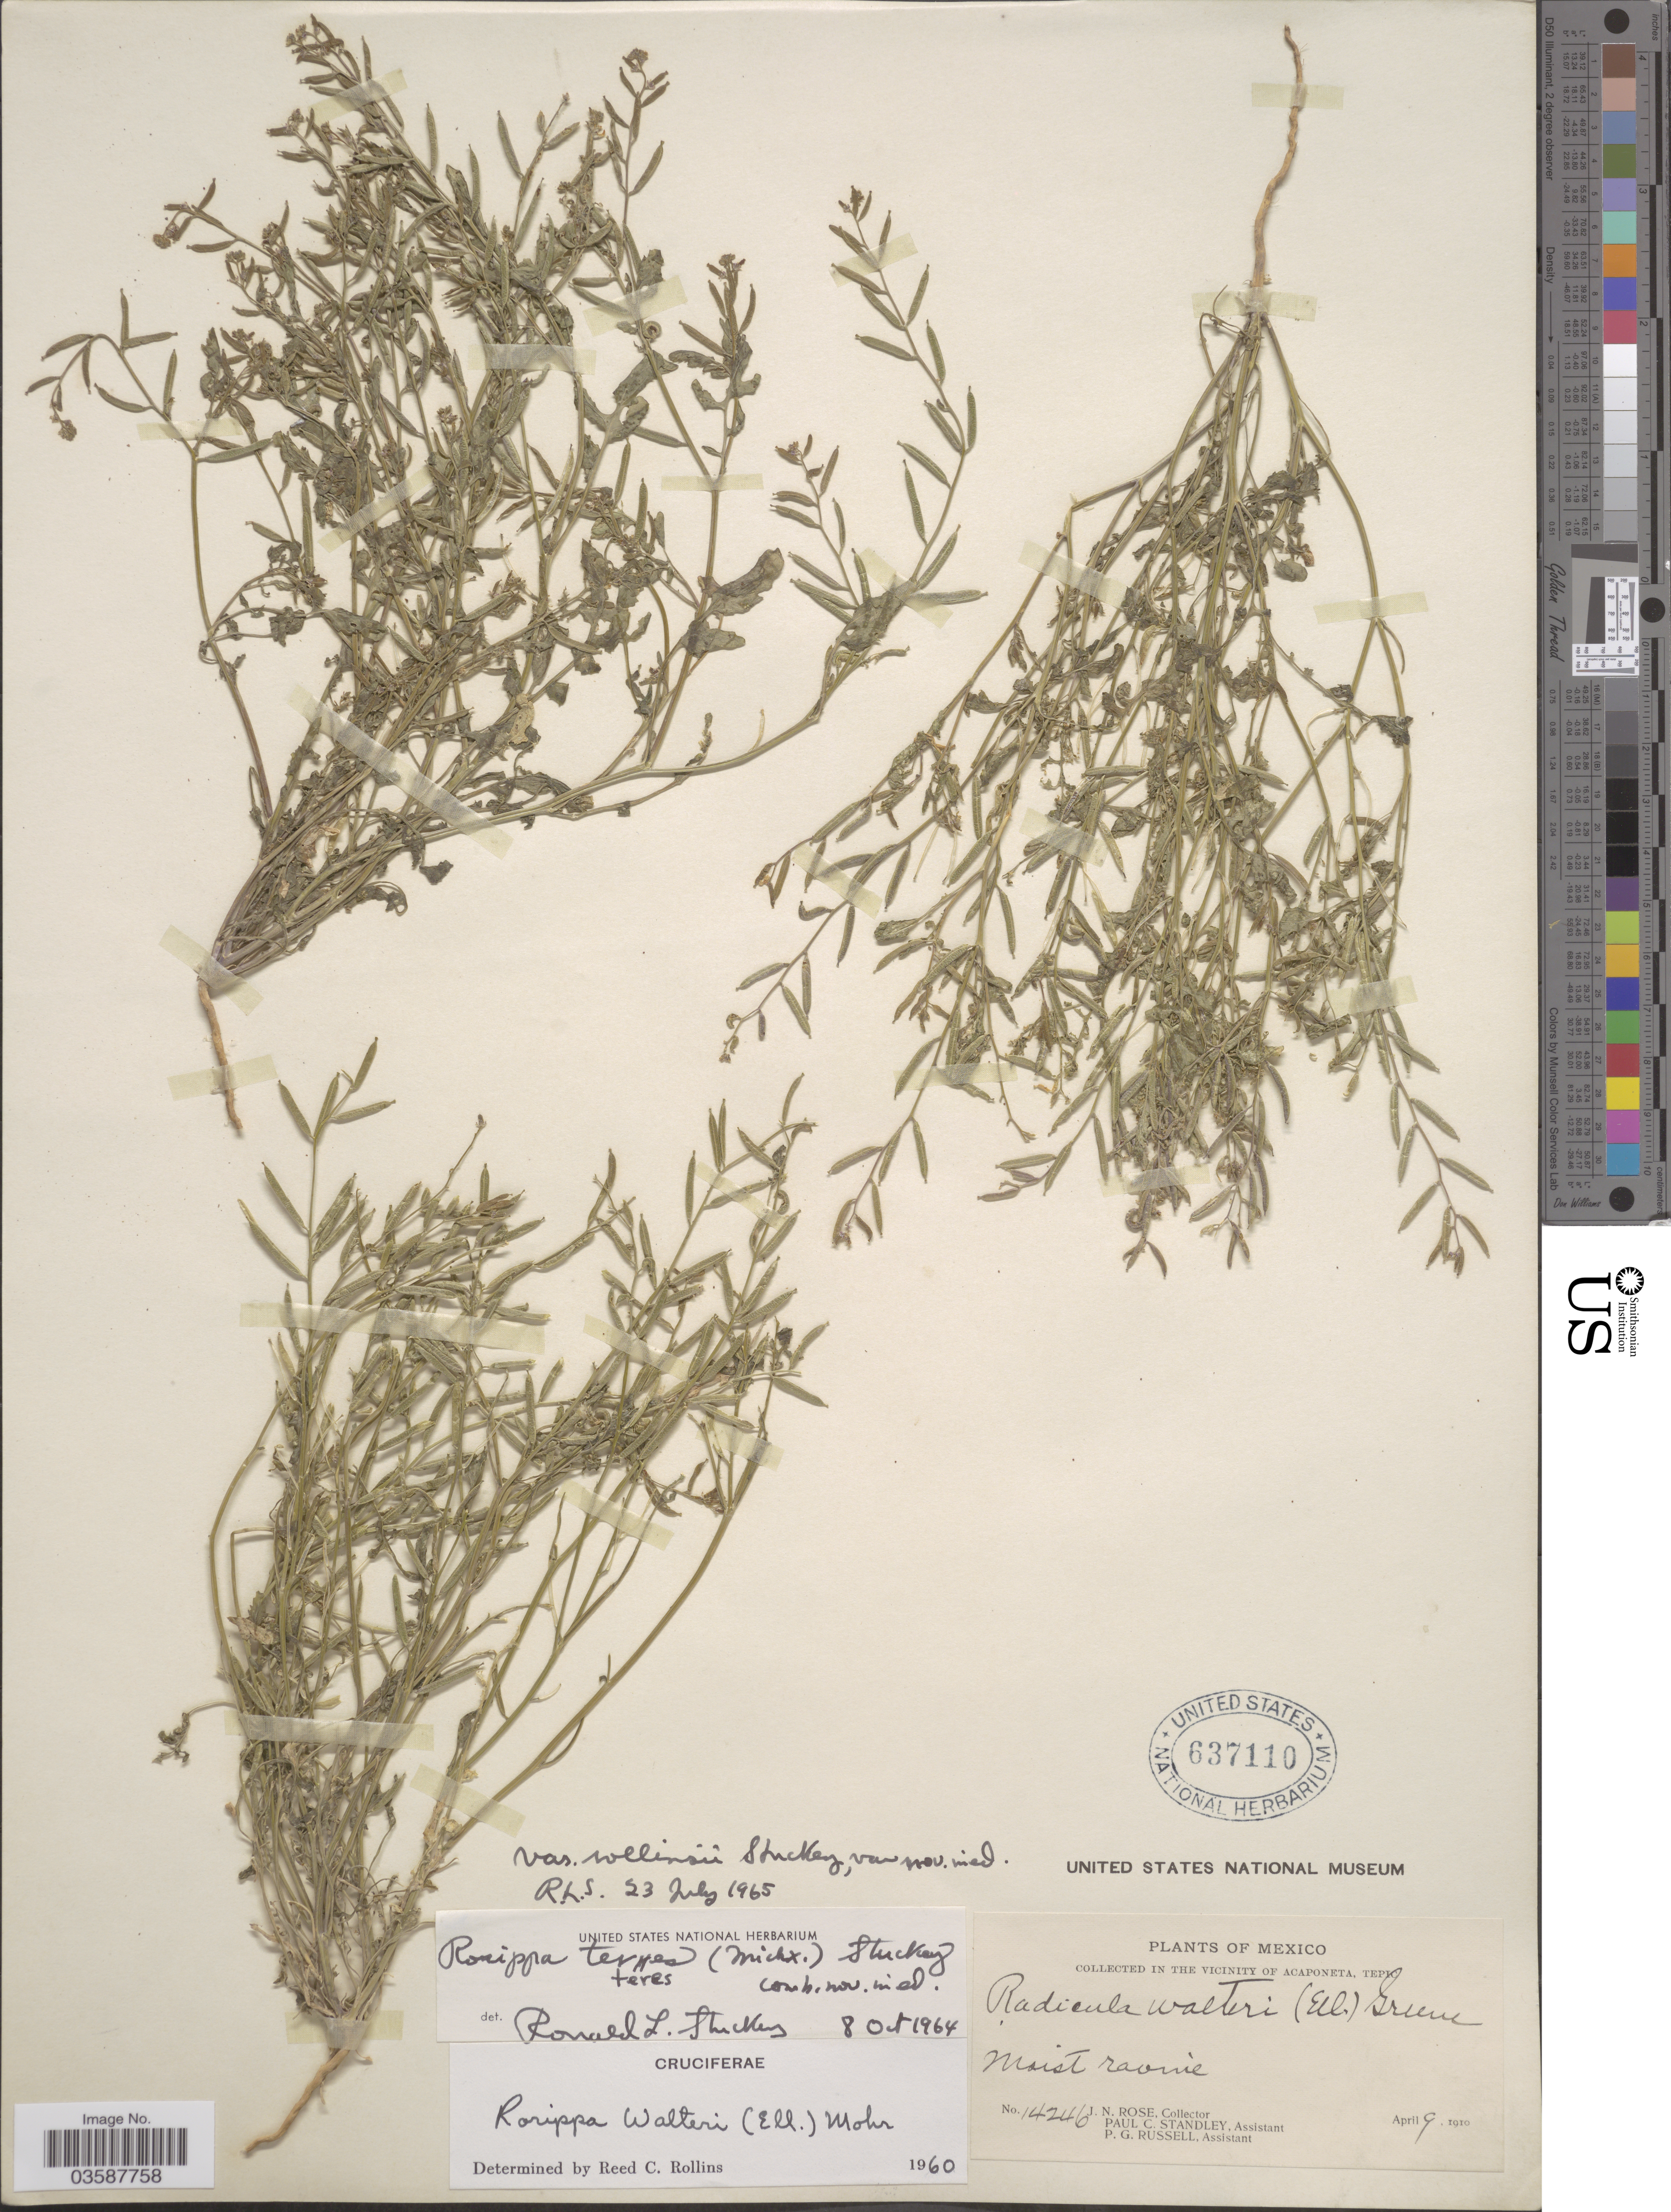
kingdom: Plantae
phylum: Tracheophyta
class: Magnoliopsida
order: Brassicales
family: Brassicaceae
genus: Rorippa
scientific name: Rorippa teres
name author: (Michx.) Stuckey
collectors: J. N. Rose, P. C. Standley & P. G. Russell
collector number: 14246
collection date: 1910-04-09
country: Mexico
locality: In the vicinity of Acaponeta, Tepic.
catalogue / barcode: US 637110